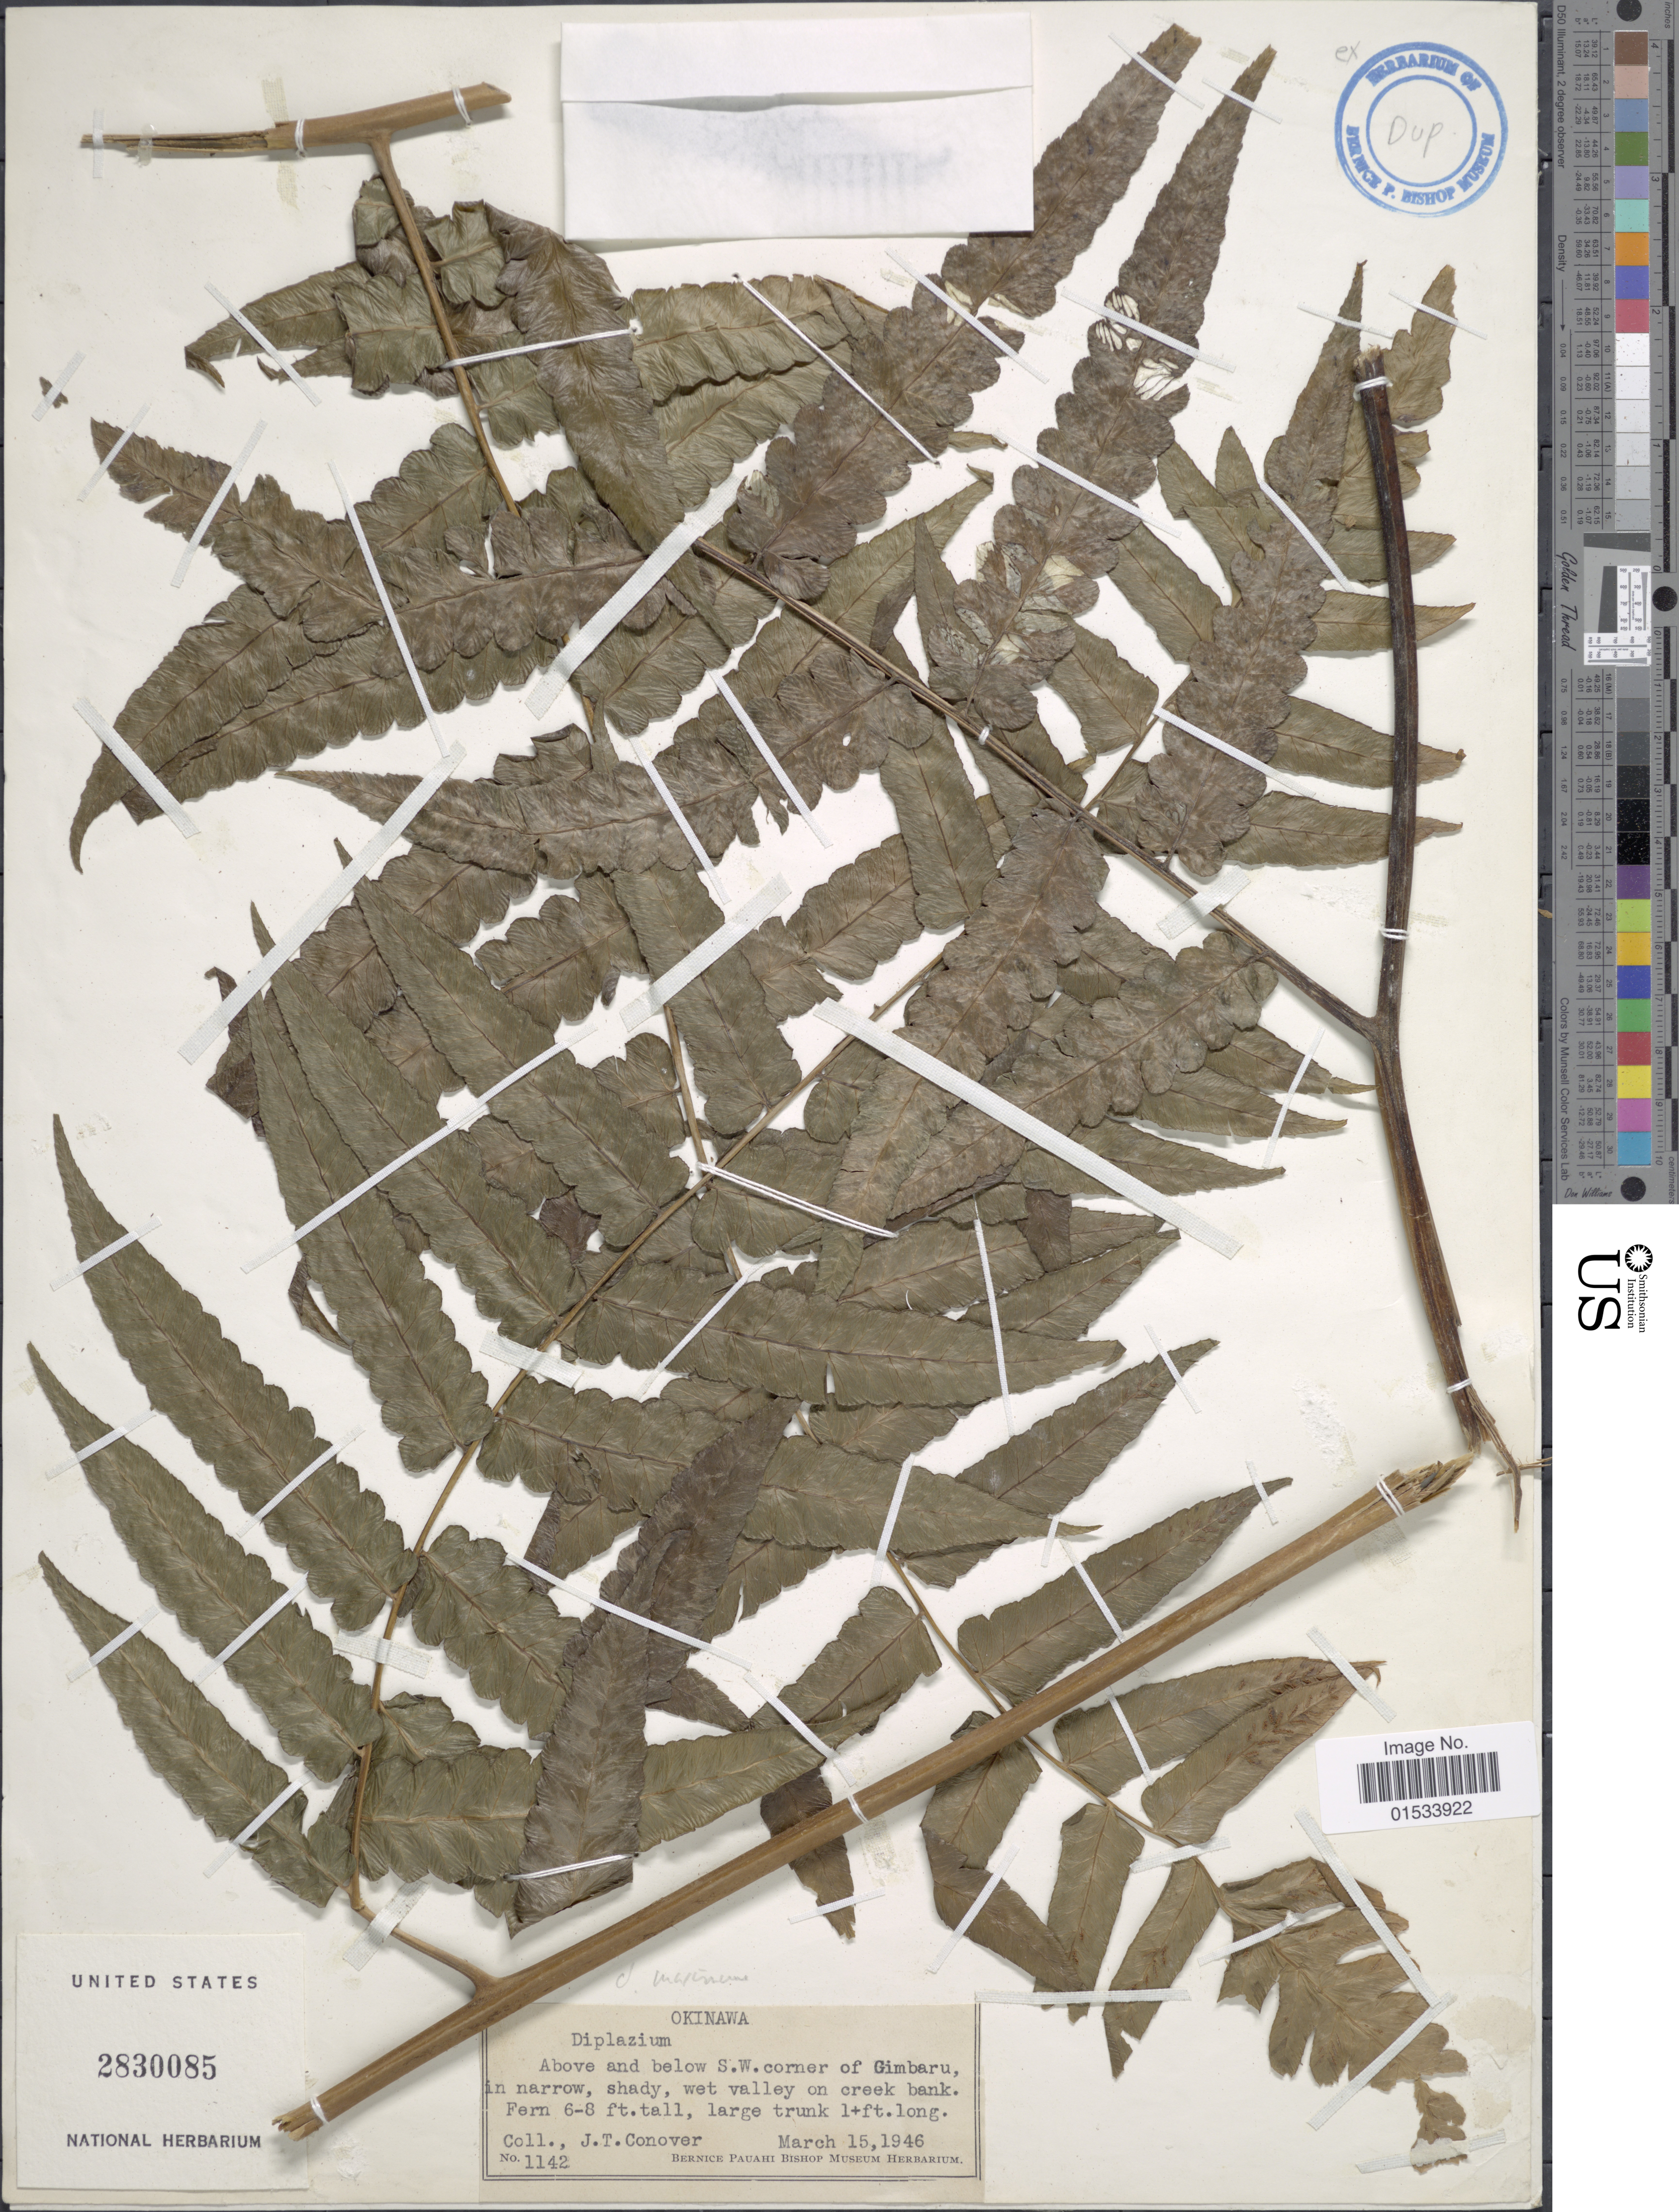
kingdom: Plantae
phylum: Tracheophyta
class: Polypodiopsida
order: Polypodiales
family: Athyriaceae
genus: Diplazium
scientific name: Diplazium maximum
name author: (D. Don) C. Chr.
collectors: J. T. Conover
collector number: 1142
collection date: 1946-03-15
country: Japan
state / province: Okinawa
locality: Above and Below S.W. corner of Gimbaru, in narrow, shady, wet valley on creek bank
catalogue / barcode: US 2830085